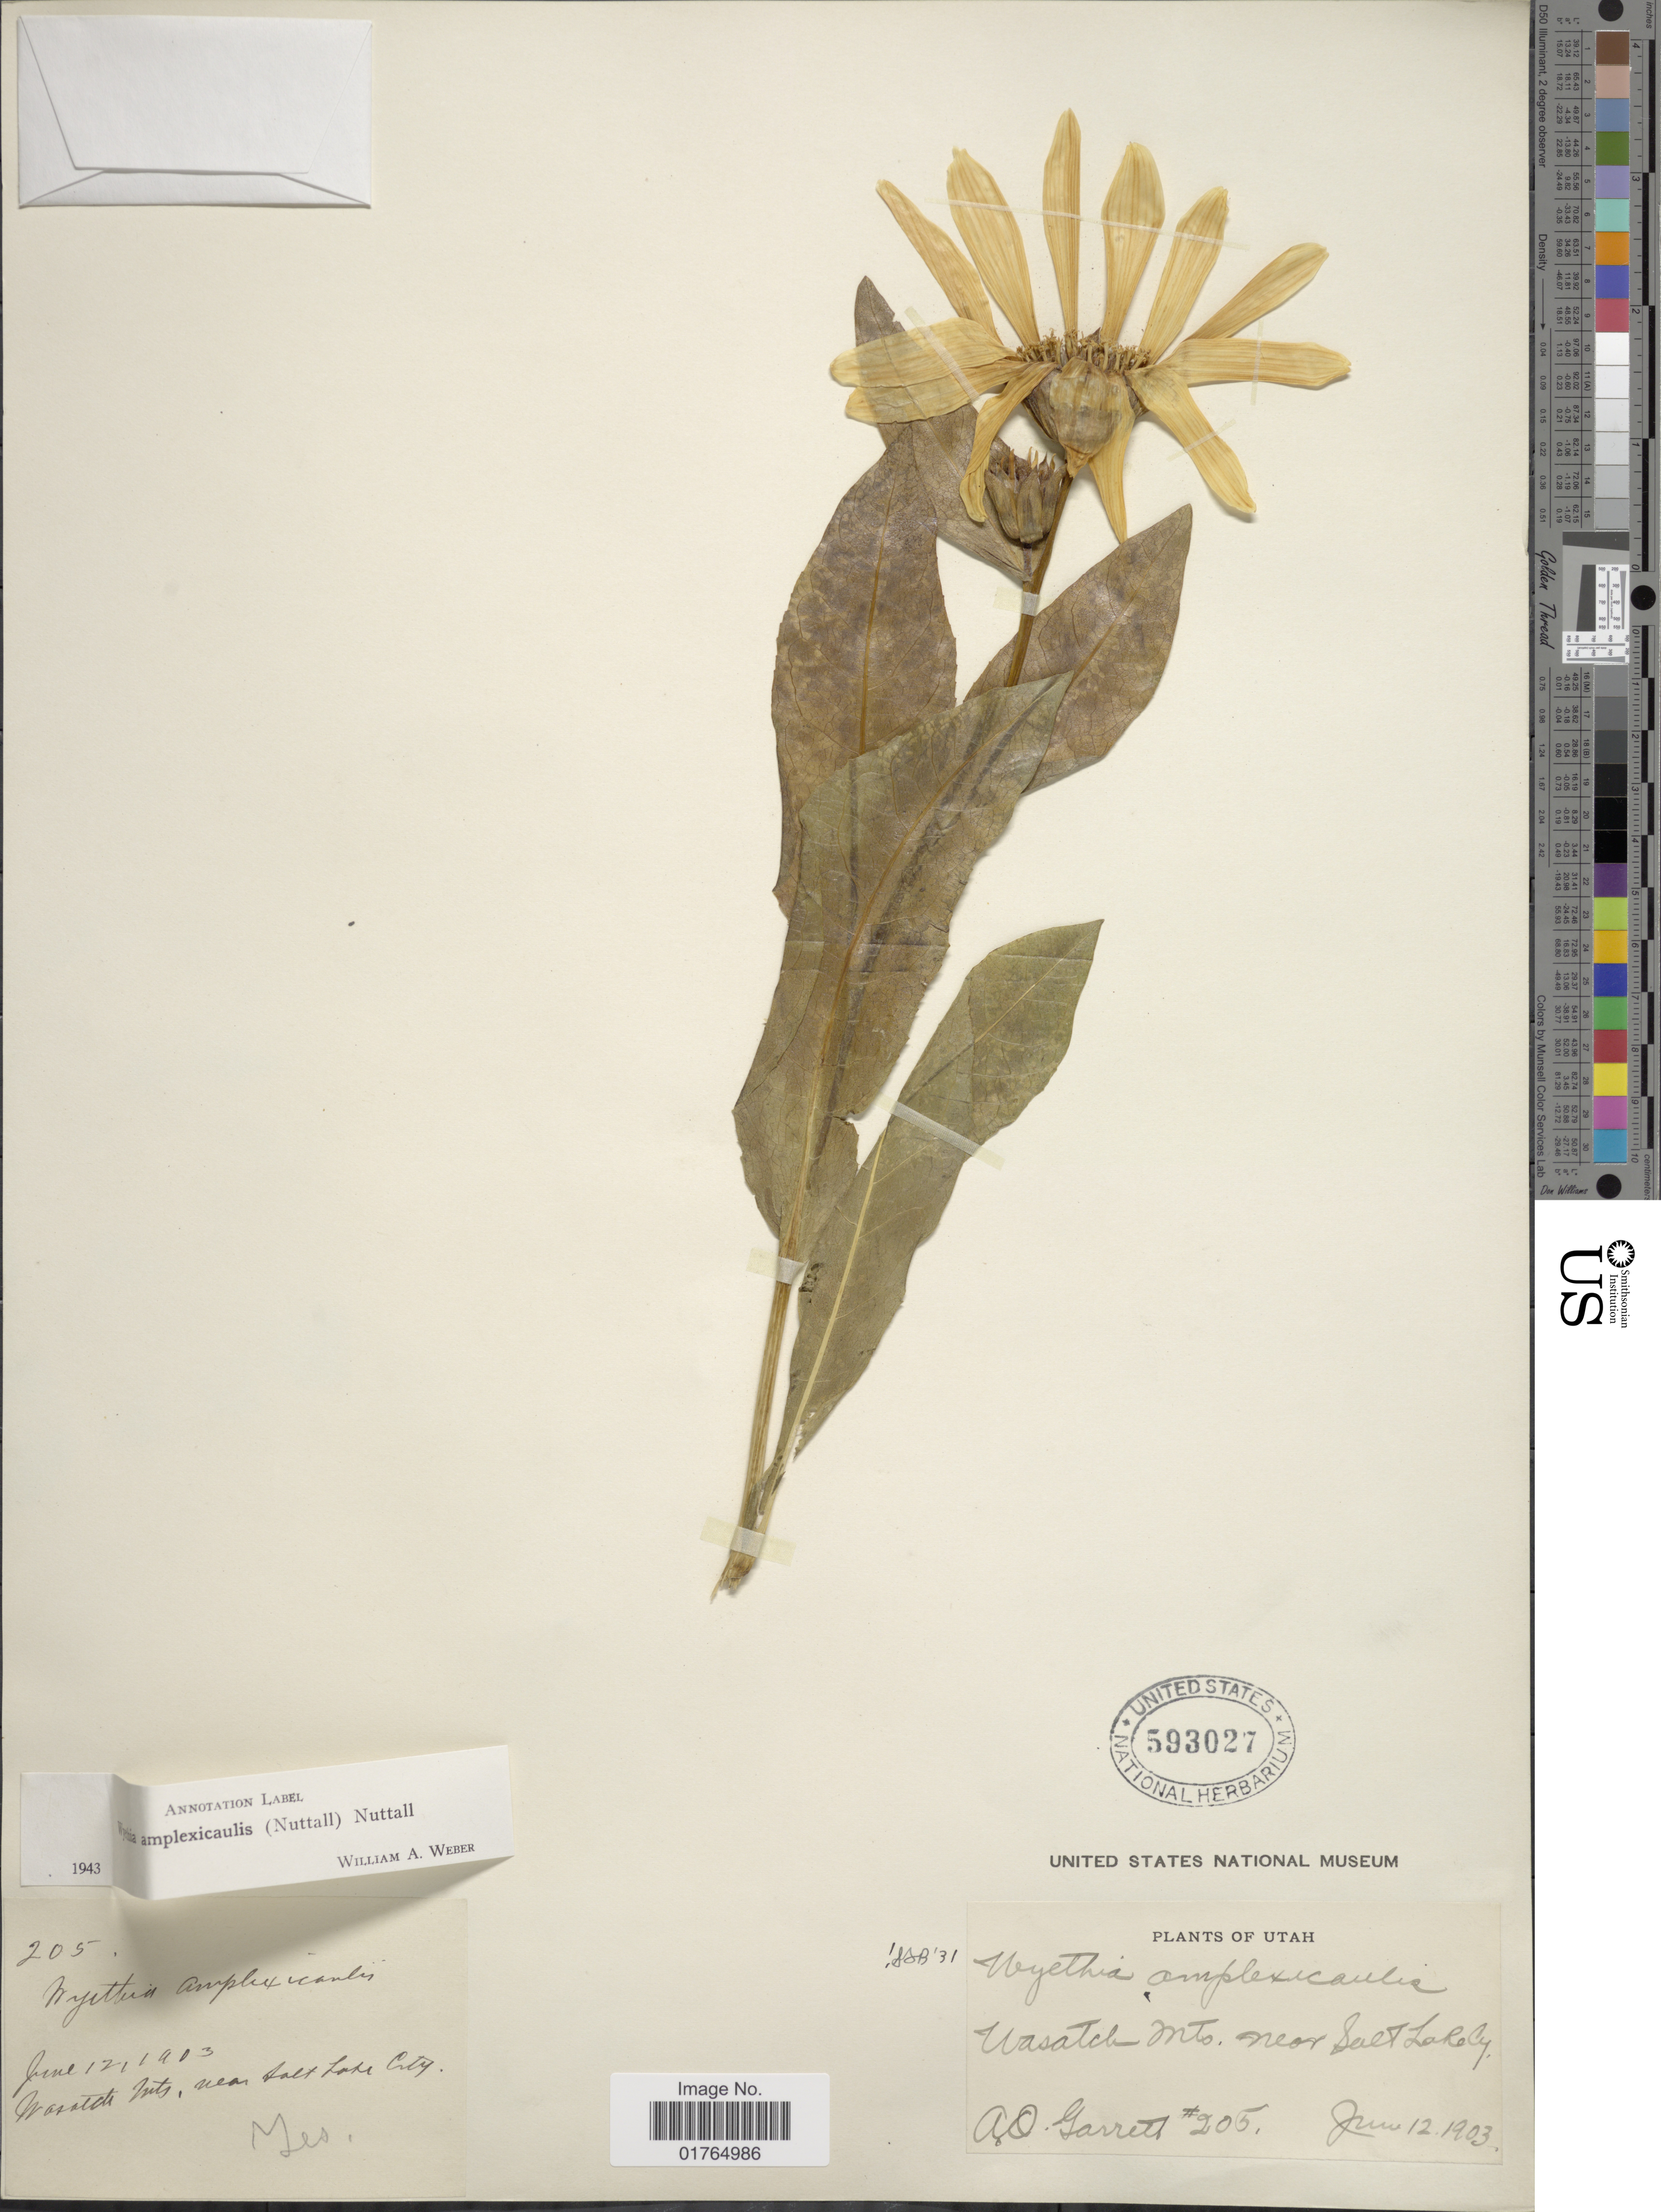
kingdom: Plantae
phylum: Tracheophyta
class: Magnoliopsida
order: Asterales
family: Asteraceae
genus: Wyethia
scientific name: Wyethia amplexicaulis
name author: Nutt.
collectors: A. O. Garrett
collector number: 205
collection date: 1903-06-12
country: United States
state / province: Utah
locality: Wasatch Mts. near Salt Lake City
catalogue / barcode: US 593027